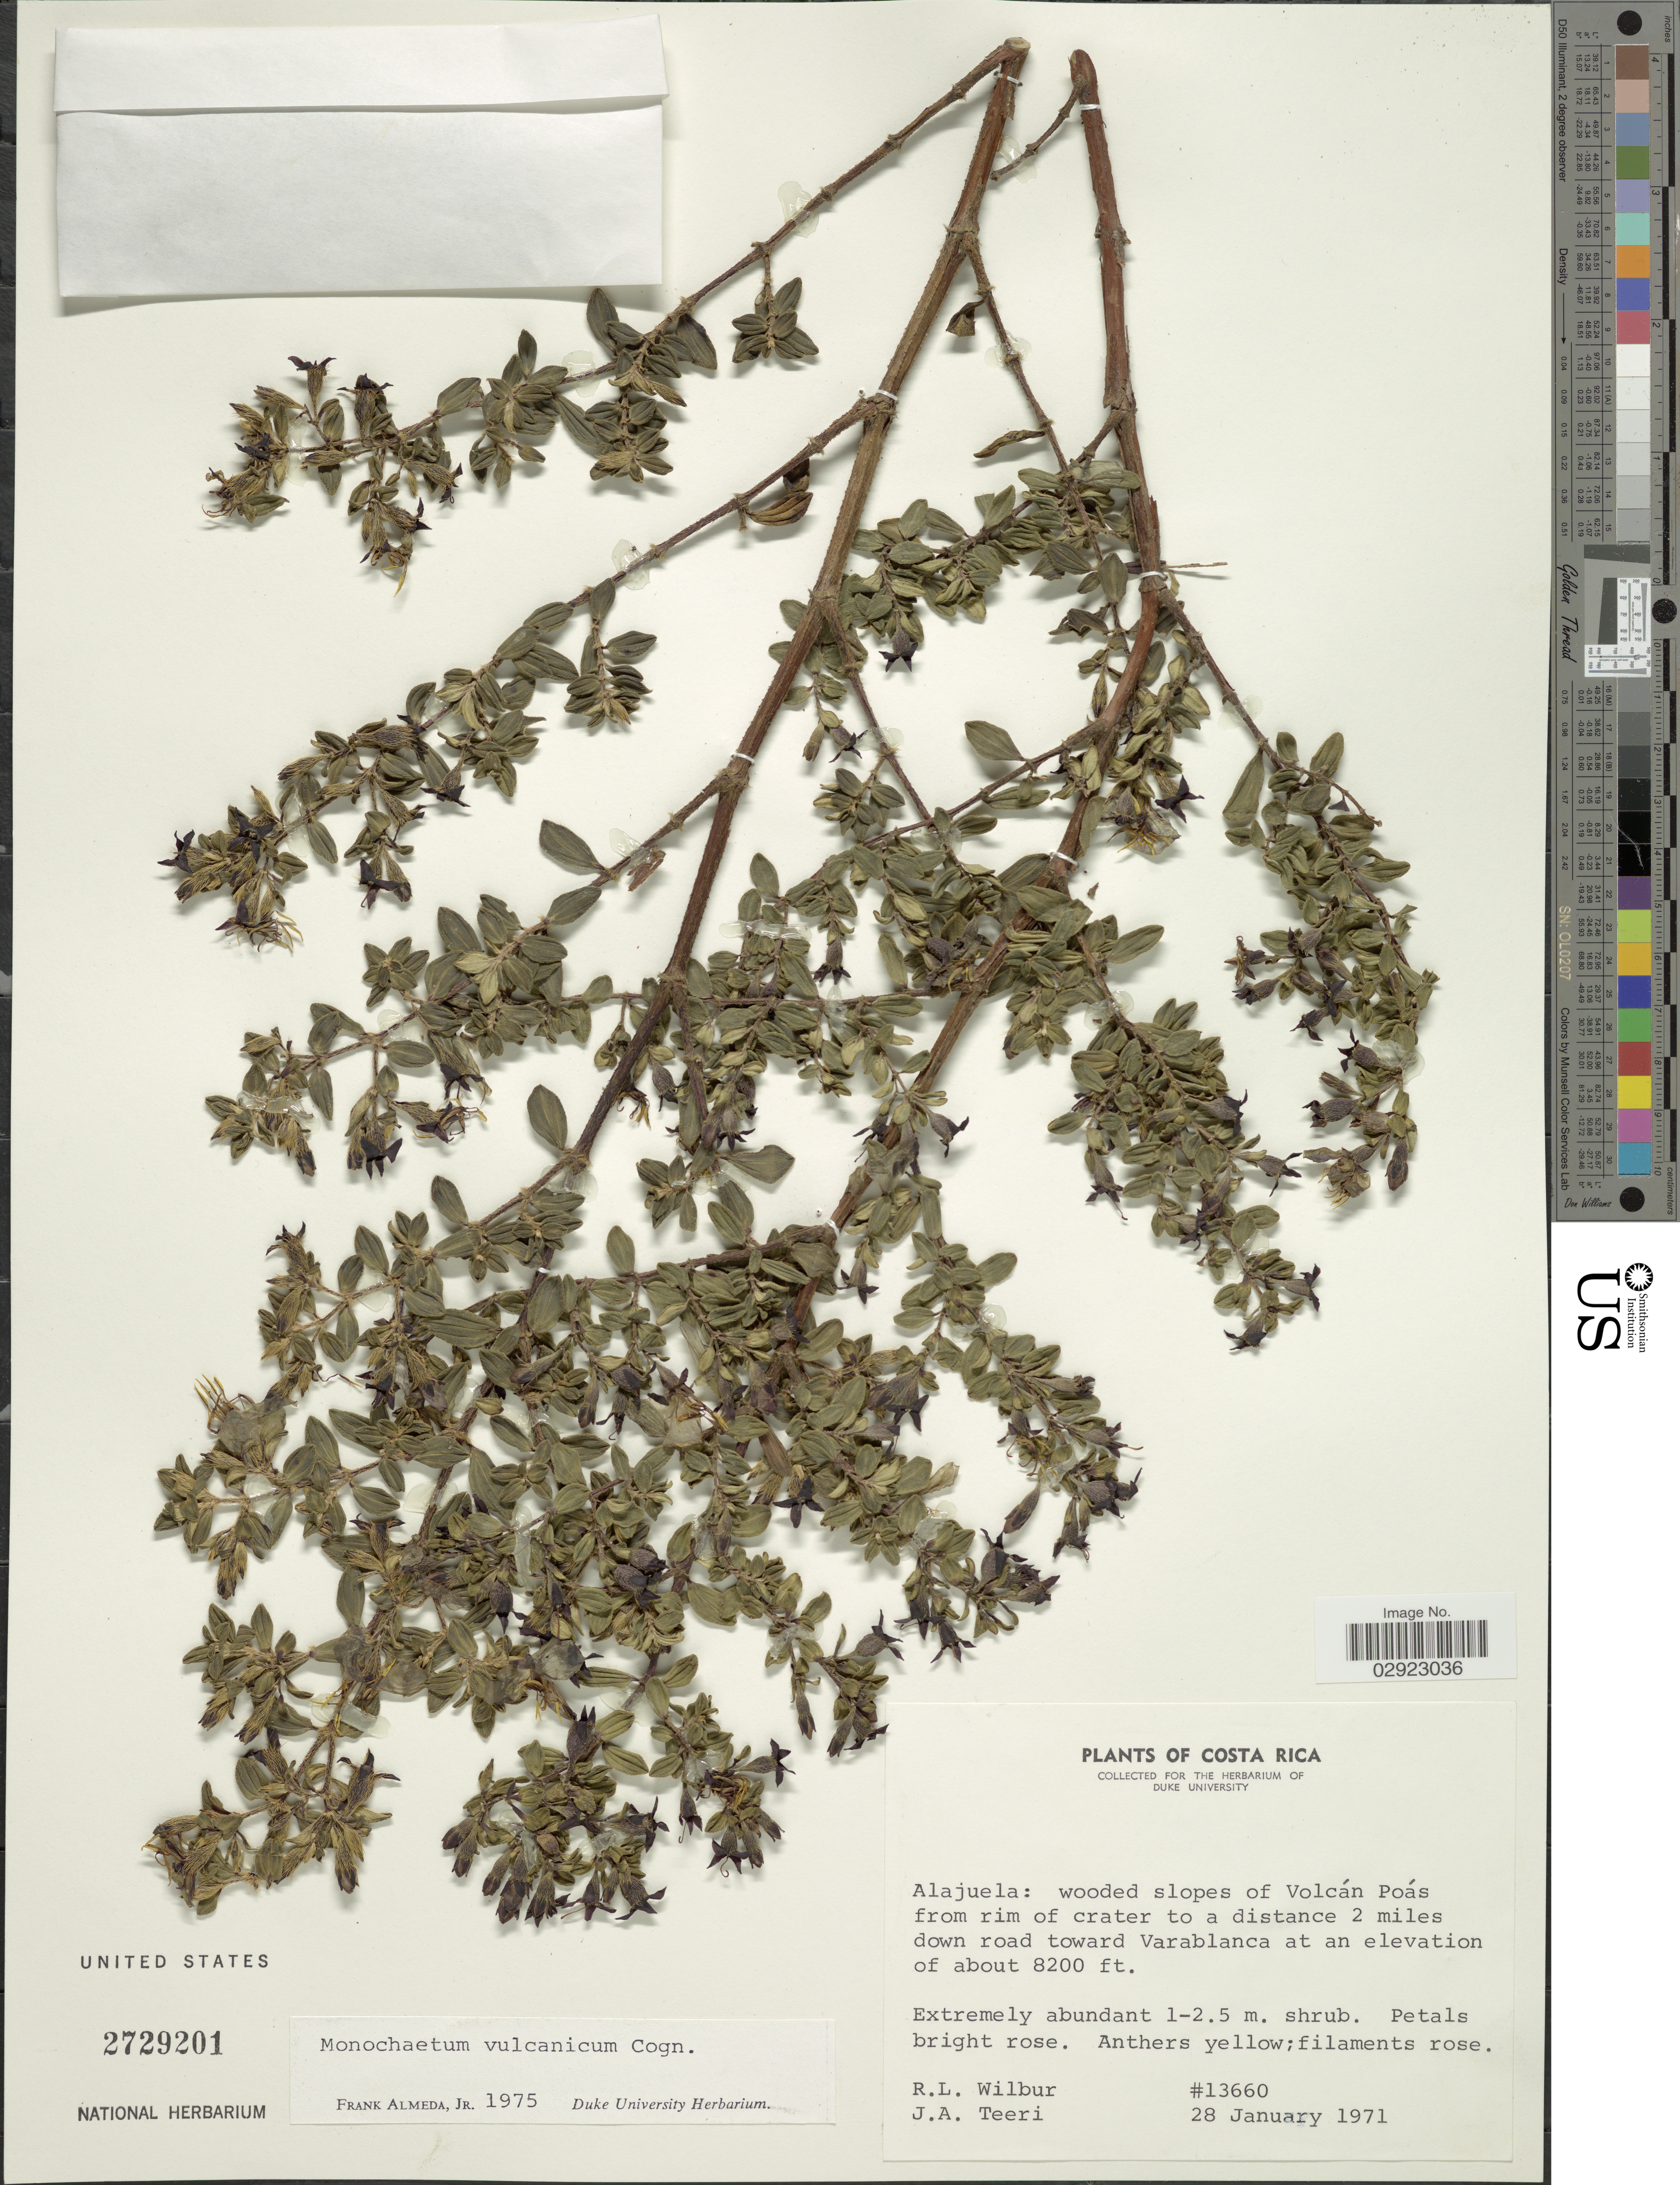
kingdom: Plantae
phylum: Tracheophyta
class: Magnoliopsida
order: Myrtales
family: Melastomataceae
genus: Monochaetum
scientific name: Monochaetum vulcanicum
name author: Cogn.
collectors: R. L. Wilbur & J. Teeri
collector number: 13660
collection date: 1971-01-28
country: Costa Rica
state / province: Alajuela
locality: Alajuela: wooded slopes of Volcán Poás from rim of crater to a distance 2 miles down road toward Varablanca.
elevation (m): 2499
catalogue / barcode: US 2729201